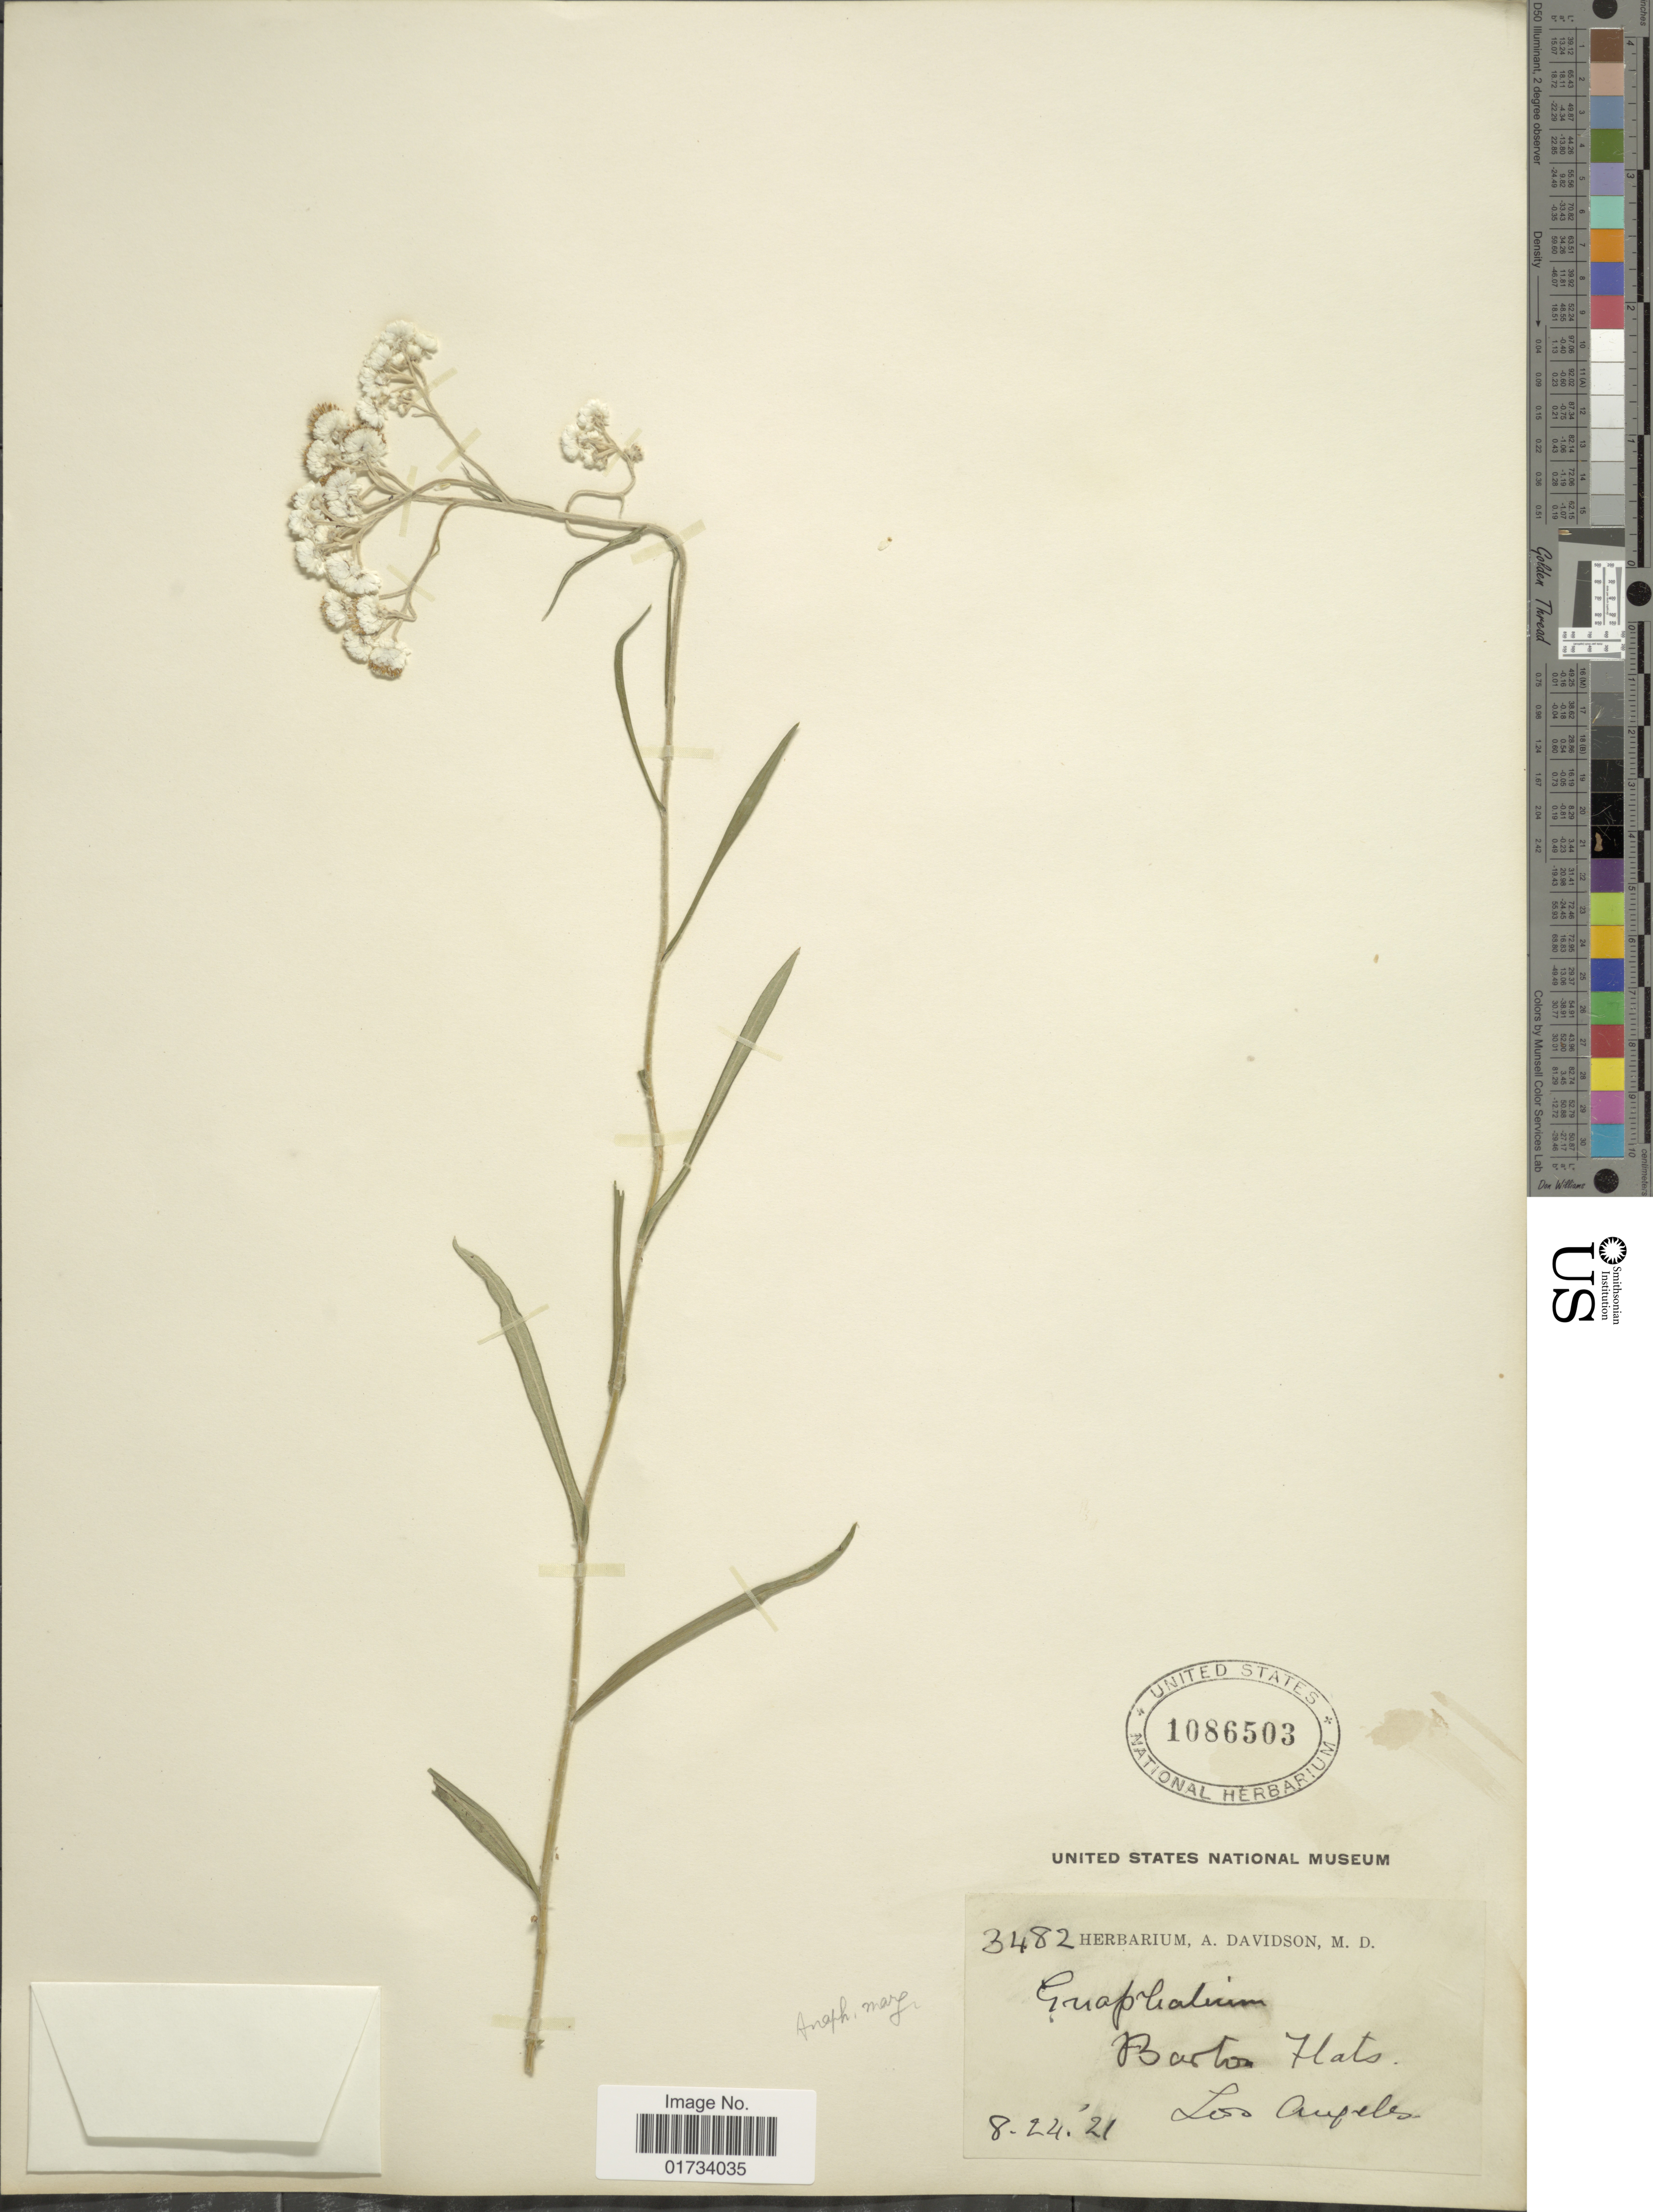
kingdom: Plantae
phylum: Tracheophyta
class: Magnoliopsida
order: Asterales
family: Asteraceae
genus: Anaphalis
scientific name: Anaphalis margaritacea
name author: (L.) Benth. & Hook. f.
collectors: ex herb. A. Davidson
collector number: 3482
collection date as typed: Transcribed d/m/y: 24/8/21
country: United States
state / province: California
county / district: Los Angeles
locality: Barton Flats, Los Angeles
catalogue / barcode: US 1086503